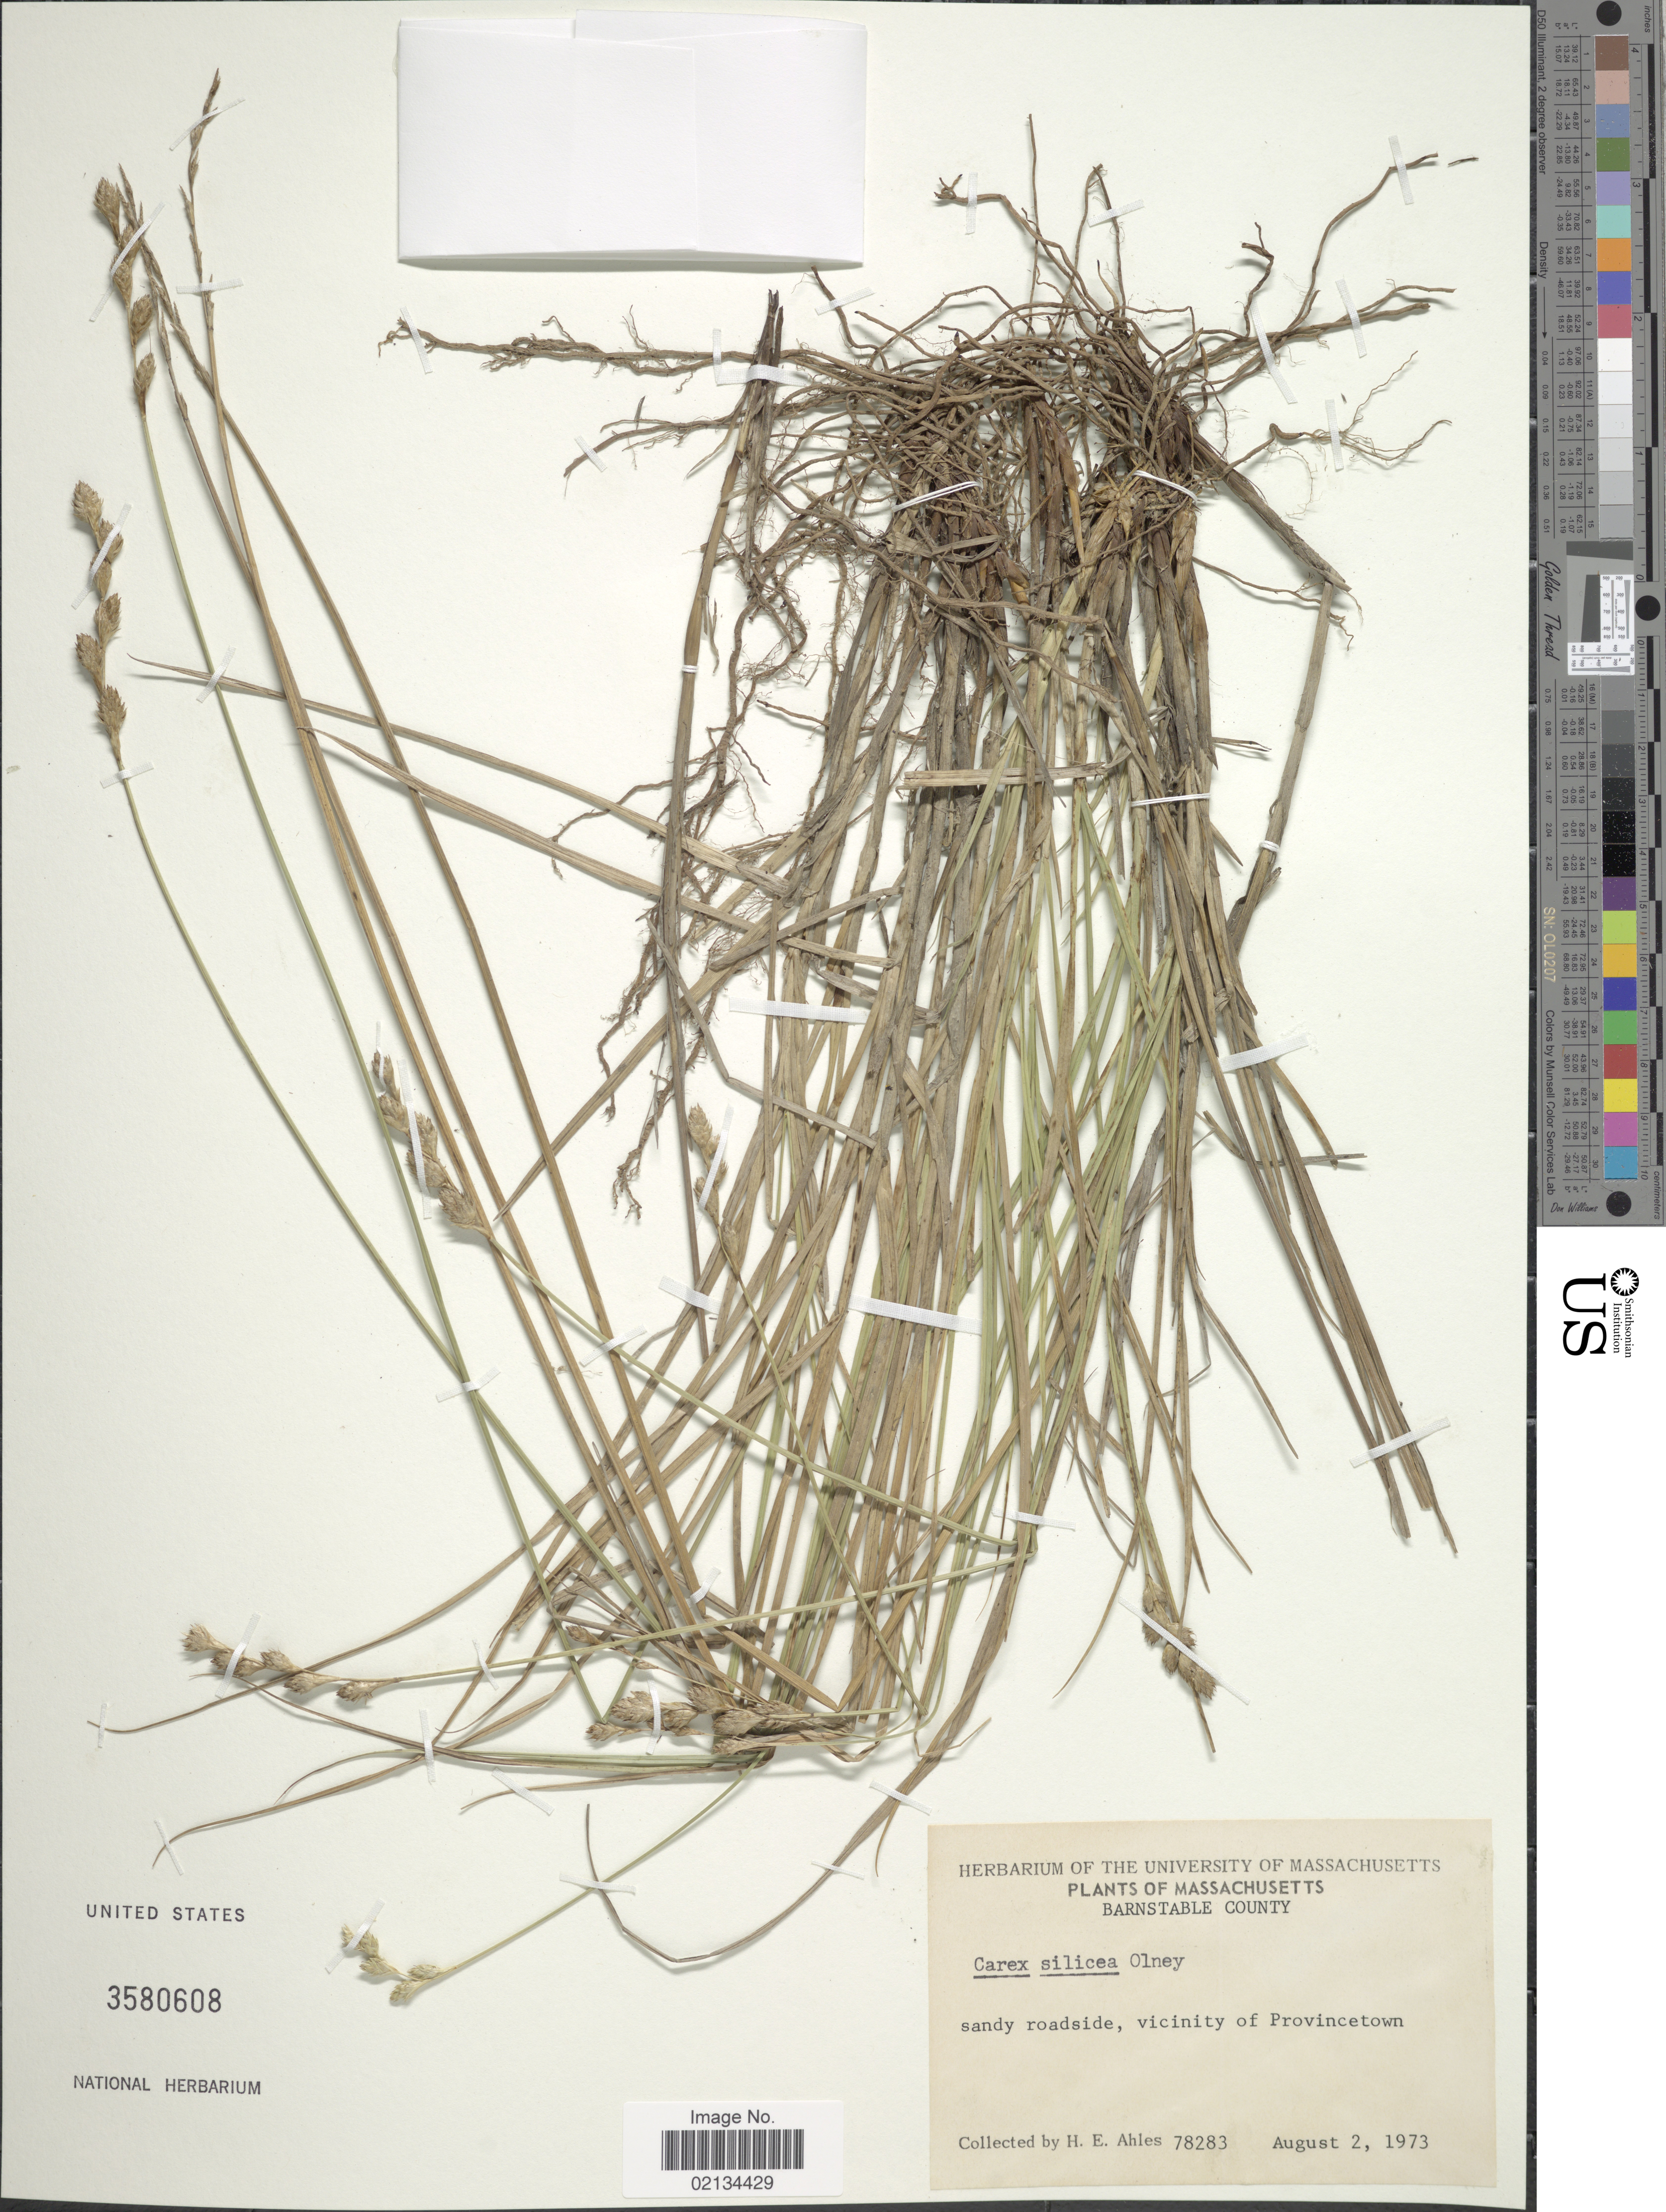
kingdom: Plantae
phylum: Tracheophyta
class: Liliopsida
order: Poales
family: Cyperaceae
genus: Carex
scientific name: Carex silicea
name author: Olney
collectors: H. E. Ahles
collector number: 78283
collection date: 1973-08-02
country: United States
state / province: Massachusetts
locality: Barnstable County, sandy roadside, vicinity of Provincetown.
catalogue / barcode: US 3580608